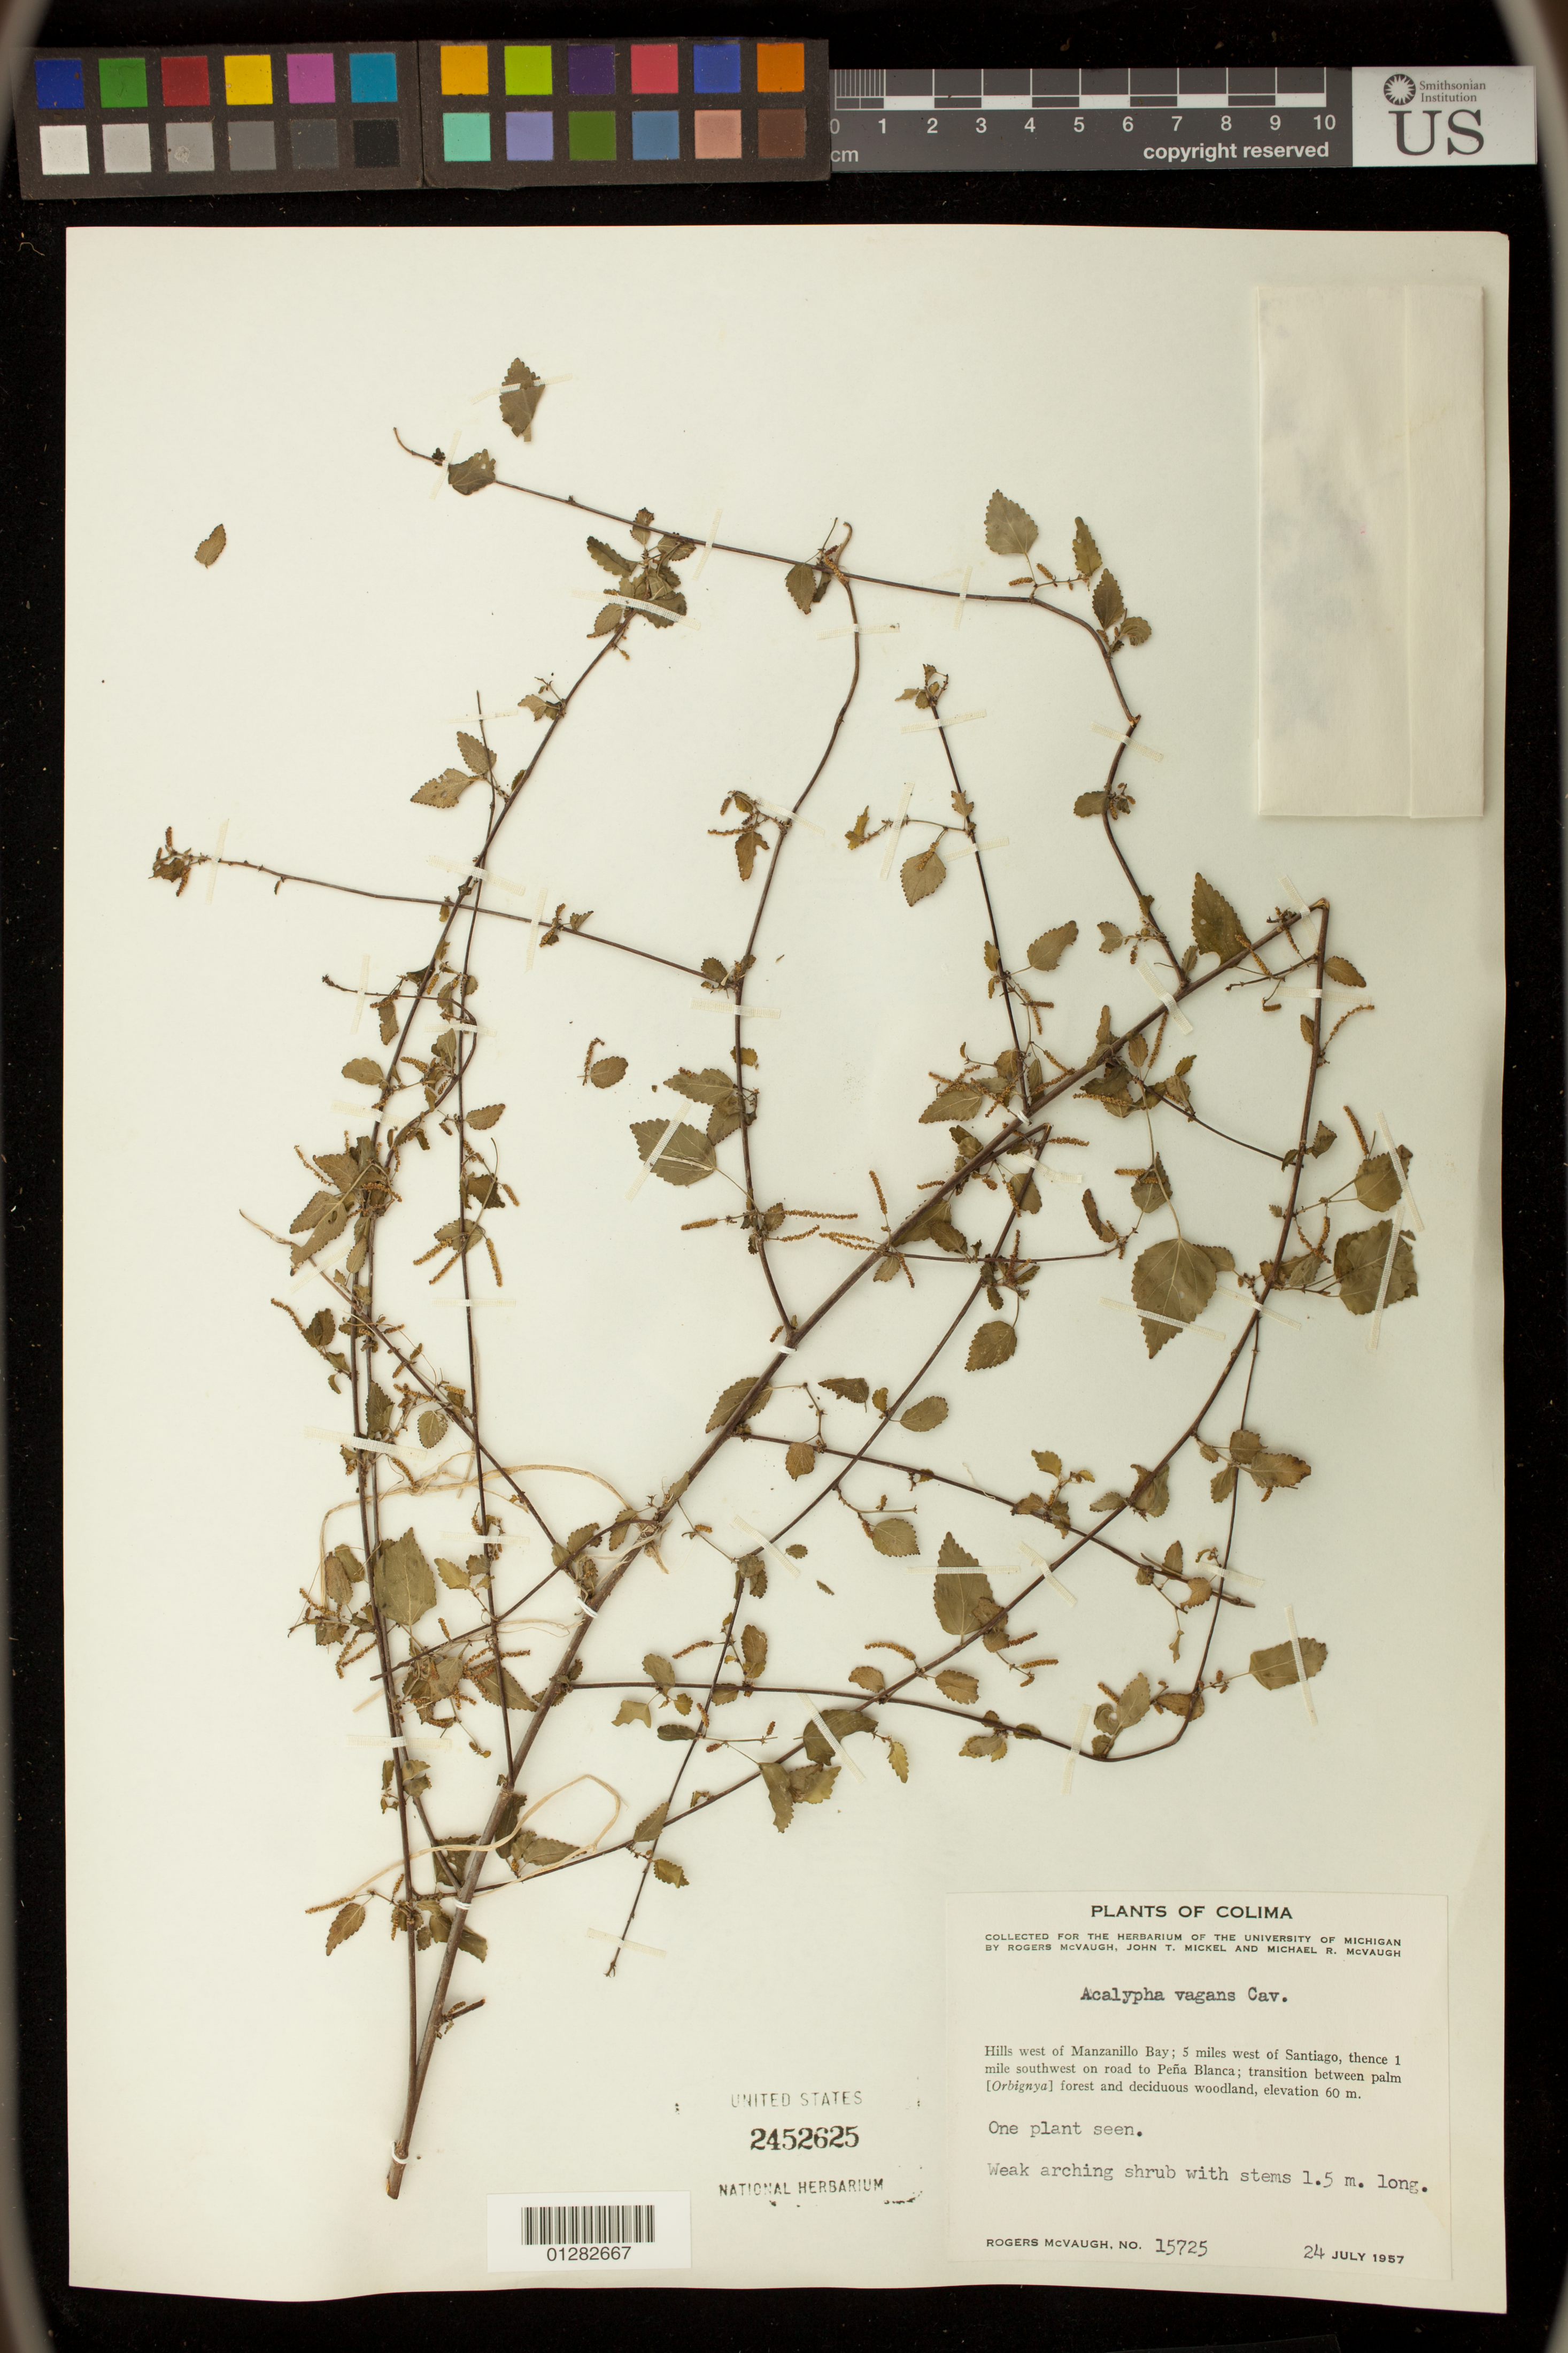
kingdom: Plantae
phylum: Tracheophyta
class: Magnoliopsida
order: Malpighiales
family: Euphorbiaceae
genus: Acalypha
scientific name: Acalypha vagans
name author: Cav.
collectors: E. W. Nelson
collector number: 15725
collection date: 1957-07-24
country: Mexico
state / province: Colima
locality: Hills west of Manzanillo Bay; 5 miles west of Santiago, thence 1 mile southwest on road to Pena Blanca; transition between palm [Orbignya] forest and deciduous woodland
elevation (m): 60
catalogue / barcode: US 2452625